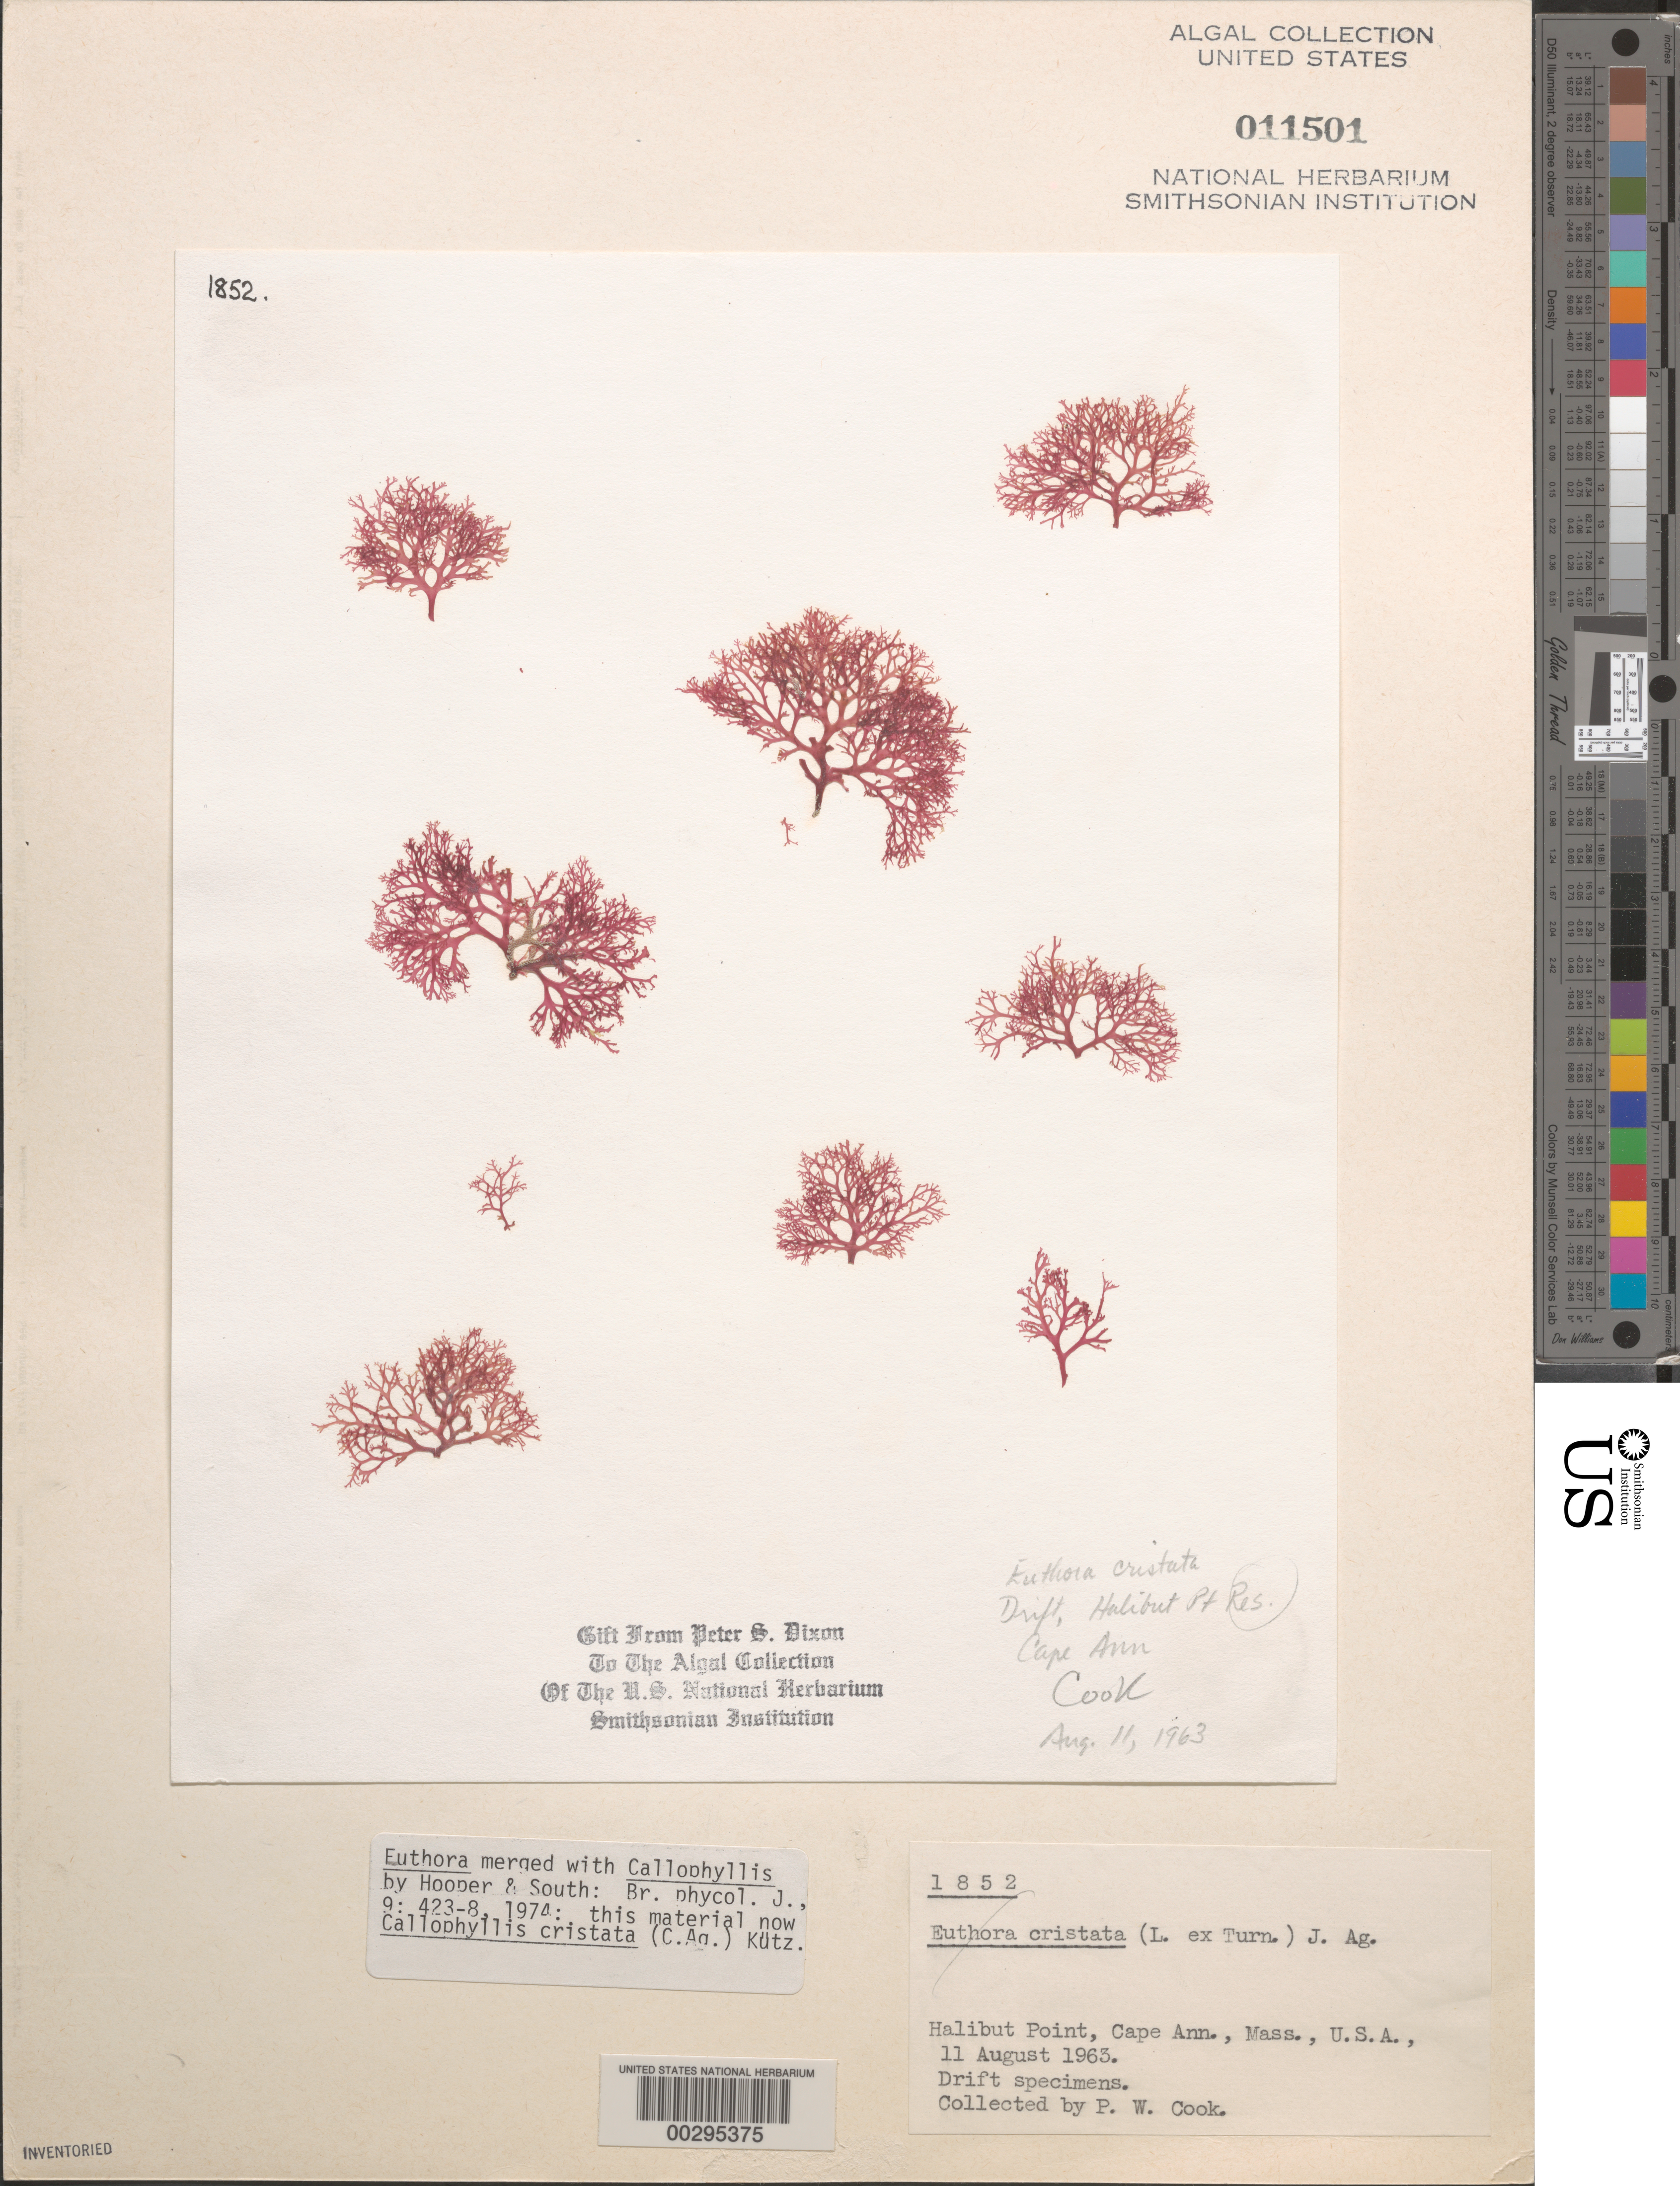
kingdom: Plantae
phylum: Rhodophyta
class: Florideophyceae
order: Gigartinales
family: Kallymeniaceae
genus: Euthora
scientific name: Euthora cristata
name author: (C. Agardh) J. Agardh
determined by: Algae name updating Project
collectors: P. W. Cook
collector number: PSD 1852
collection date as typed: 11 Aug 1963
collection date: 1963-08-11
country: United States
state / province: Massachusetts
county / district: Essex County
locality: Halibut Point, Cape Ann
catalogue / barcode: US 11501